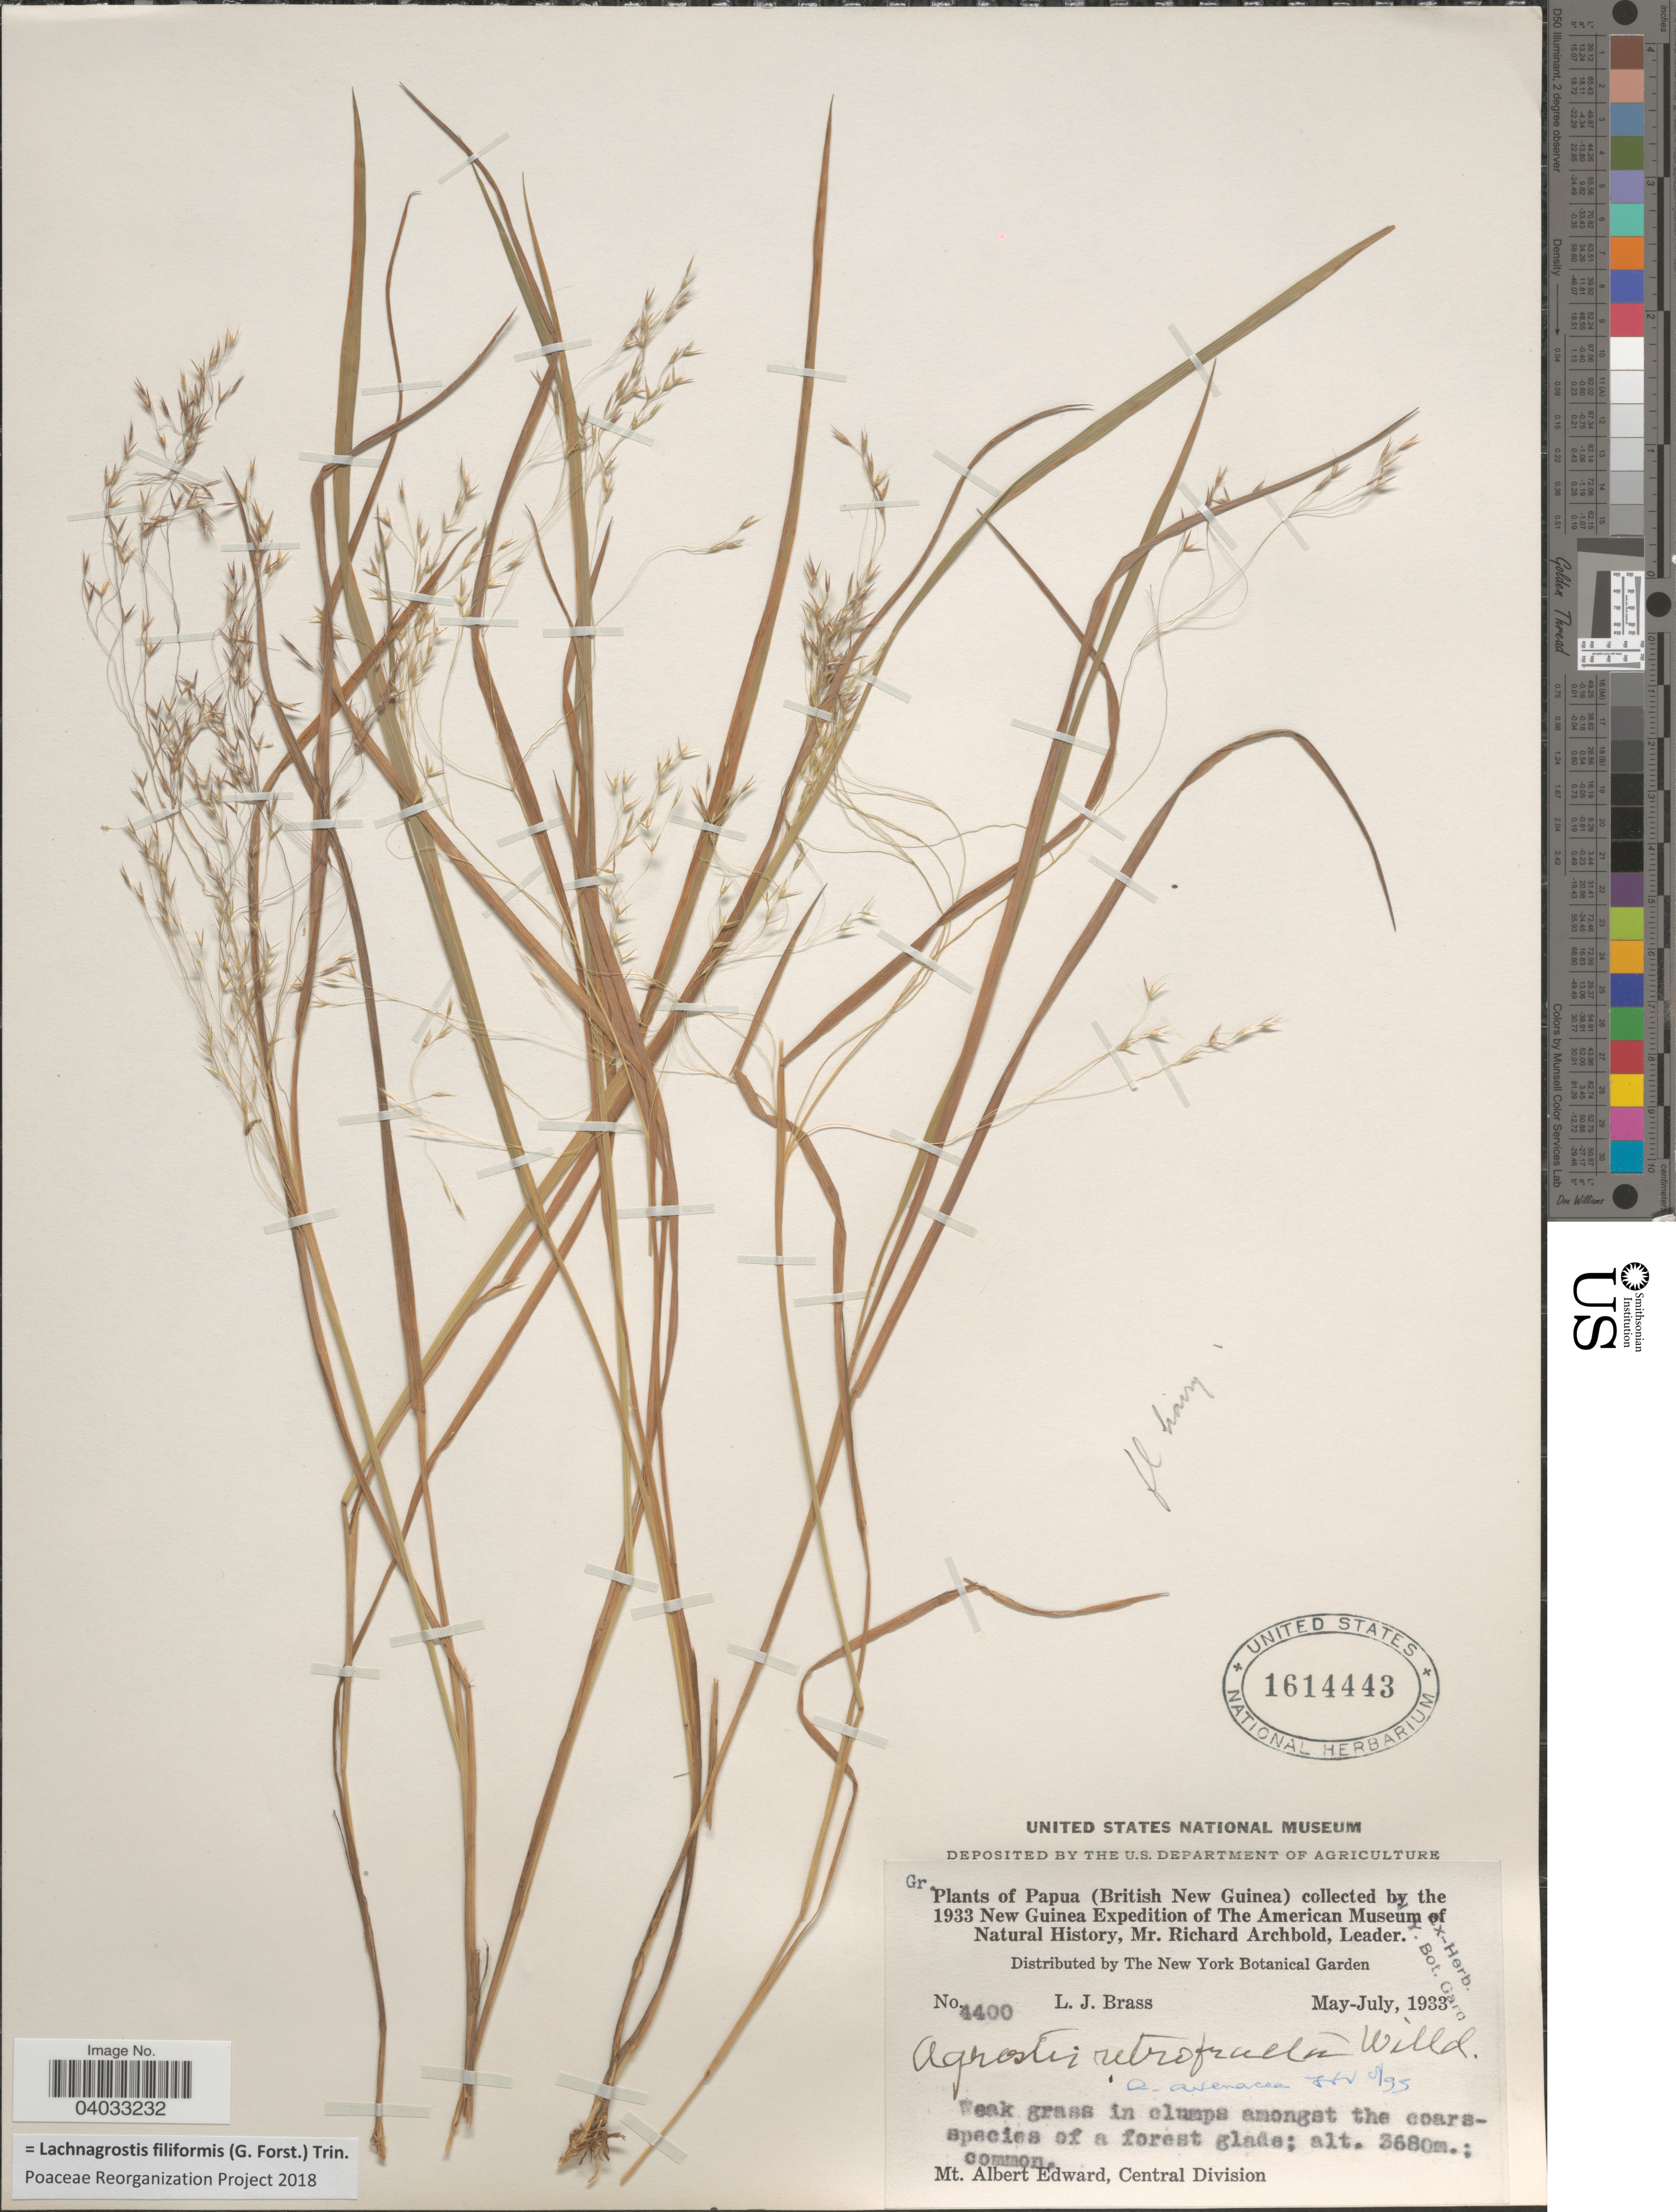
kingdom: Plantae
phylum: Tracheophyta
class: Liliopsida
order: Poales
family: Poaceae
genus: Lachnagrostis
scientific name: Lachnagrostis filiformis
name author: (J.R. Forst.) Trin.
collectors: L. J. Brass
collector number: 4400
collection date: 1933-05/1933-07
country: Papua New Guinea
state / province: Central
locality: Papua (British New Guinea). Mt. Albert Edward, Central Division.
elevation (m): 3680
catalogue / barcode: US 1614443